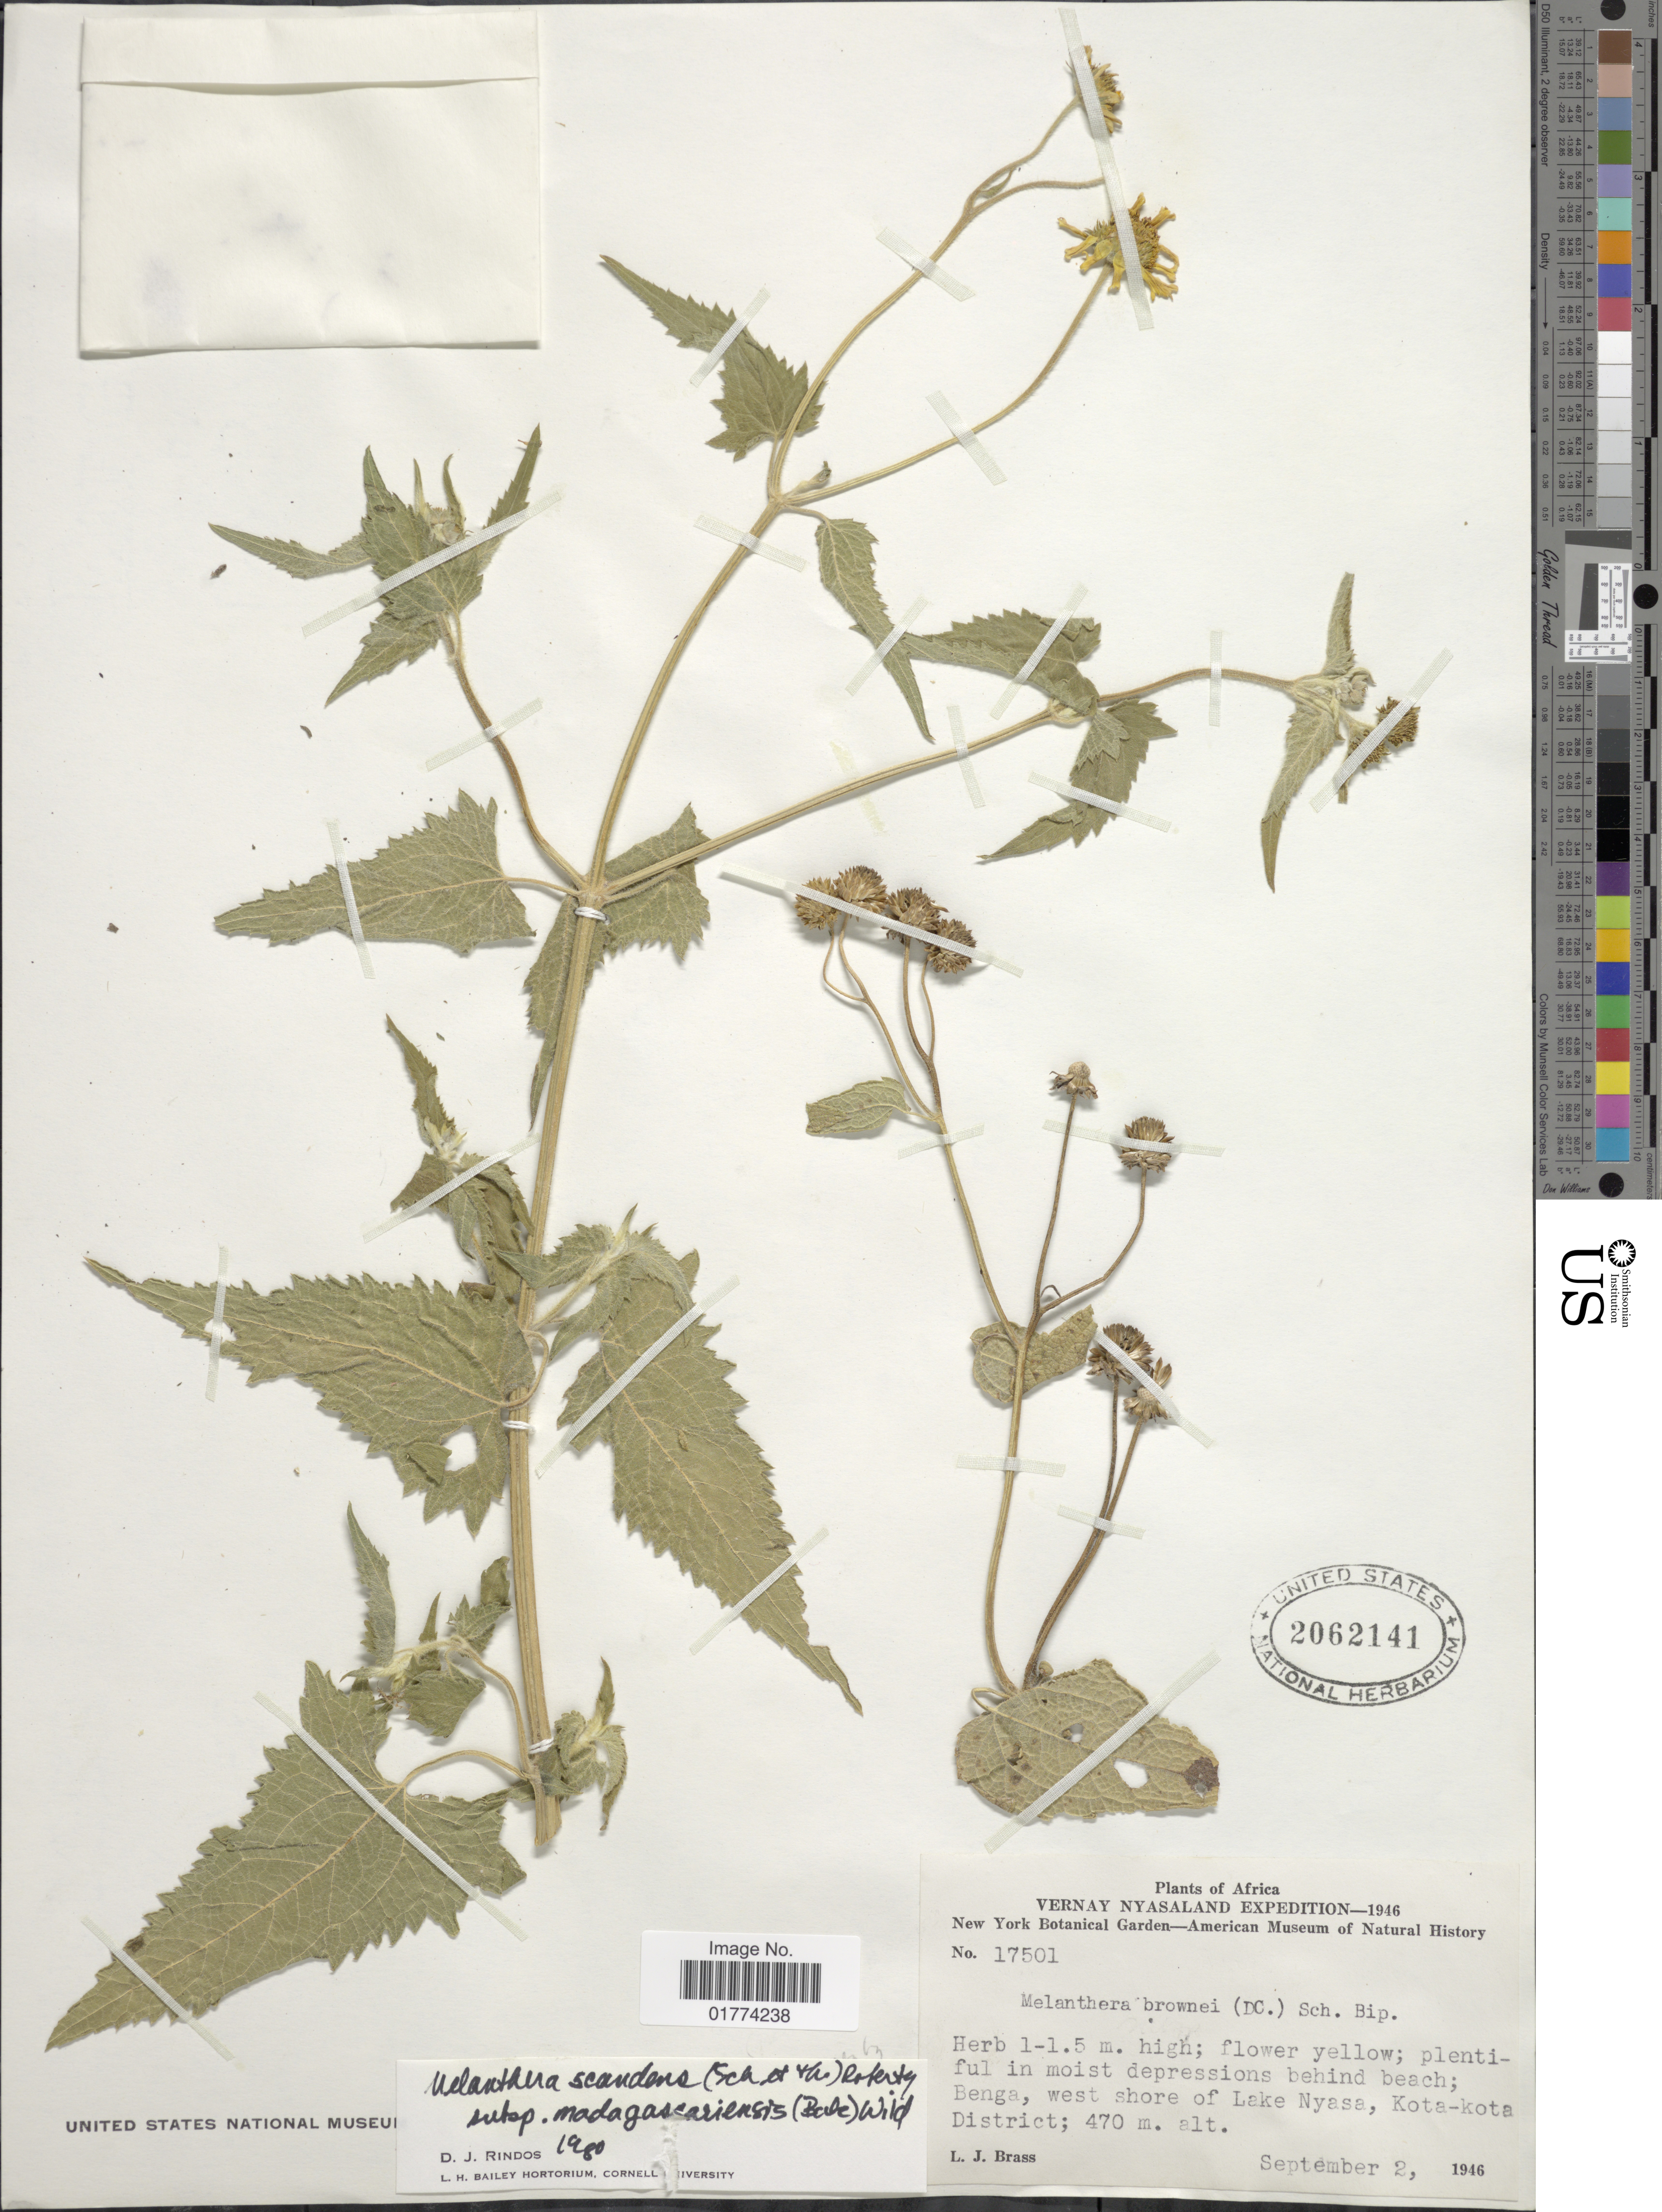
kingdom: Plantae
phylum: Tracheophyta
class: Magnoliopsida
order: Asterales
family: Asteraceae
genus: Melanthera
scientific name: Melanthera scandens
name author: (Schumach. & Thonn.) Brenan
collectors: L. J. Brass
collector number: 17501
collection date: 1946-09-02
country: Malawi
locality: Vernay Nyasaland. Benga, west shore of Lake Nyasa, Kota-kota District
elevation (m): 470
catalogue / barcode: US 2062141